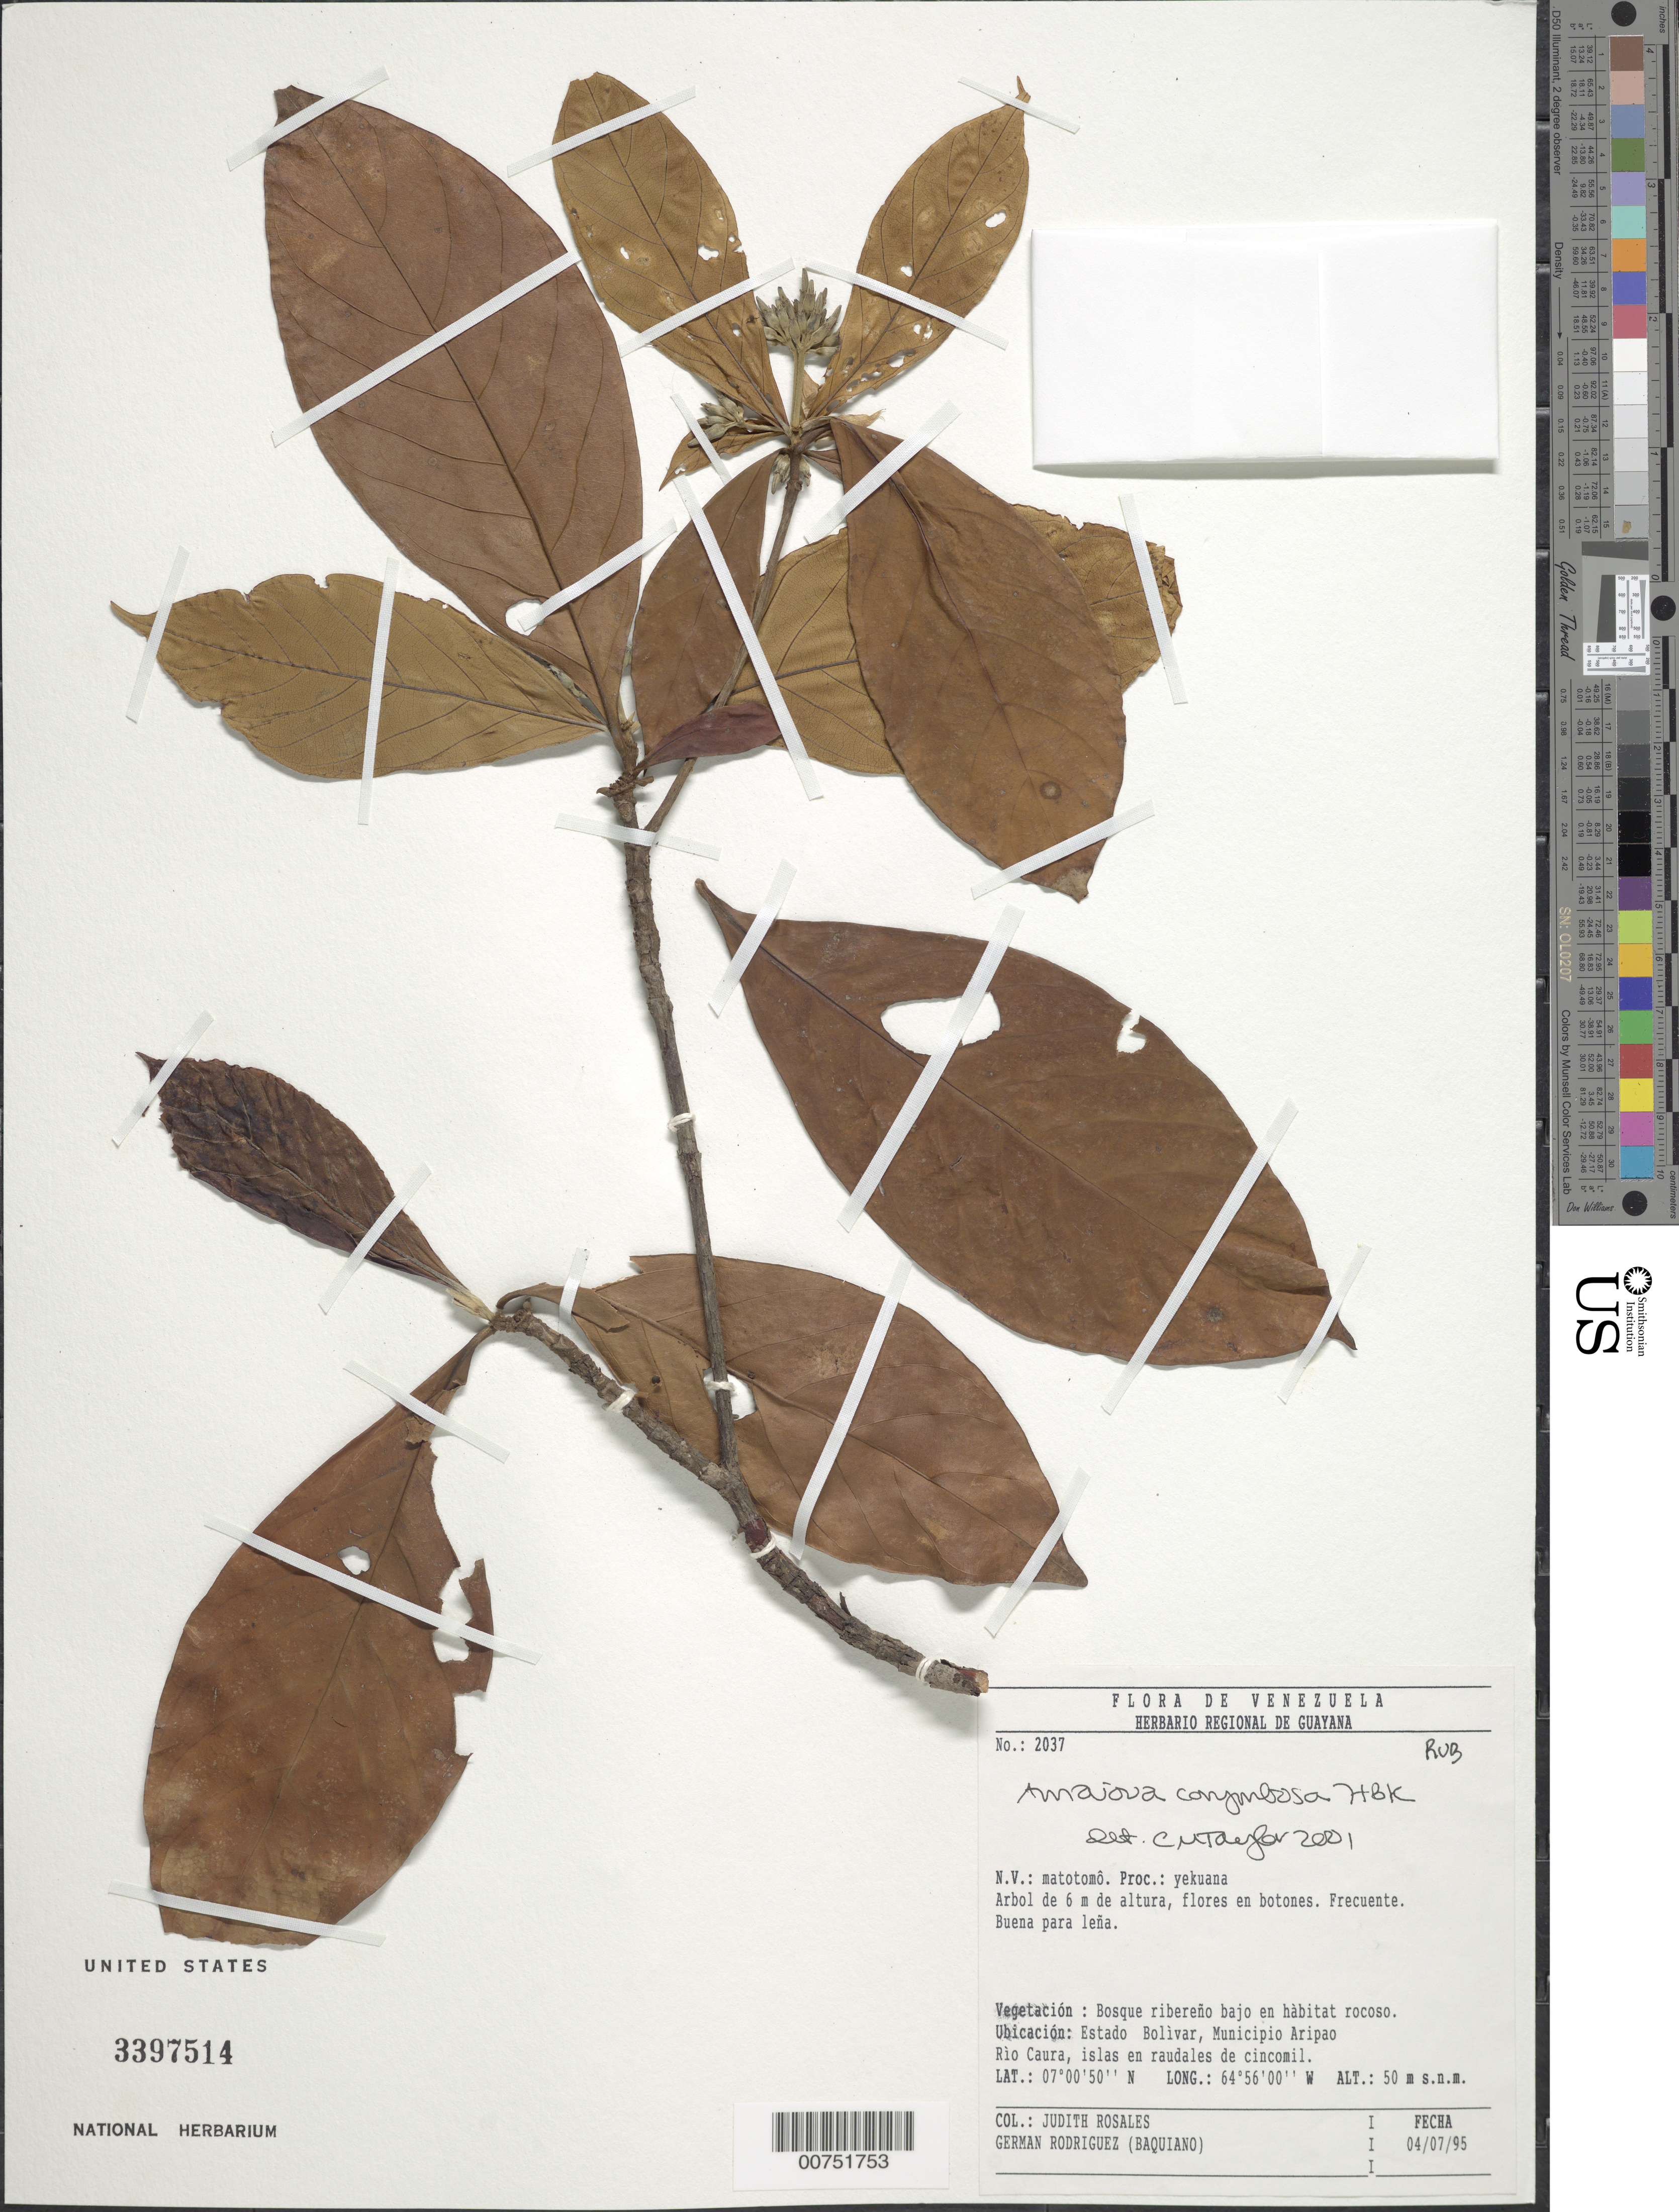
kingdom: Plantae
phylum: Tracheophyta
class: Magnoliopsida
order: Gentianales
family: Rubiaceae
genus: Amaioua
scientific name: Amaioua corymbosa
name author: Kunth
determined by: Taylor, Charlotte M.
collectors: J. Rosales & G. Rodriguez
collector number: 2037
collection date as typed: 4-Jul-95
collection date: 1995-07-04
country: Venezuela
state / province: Bolívar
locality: Mun. Aripao, Río Caura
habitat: Islas en raudales de cincomil; bosque ribereno bajo en habitat rocoso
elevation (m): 50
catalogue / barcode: US 3397514